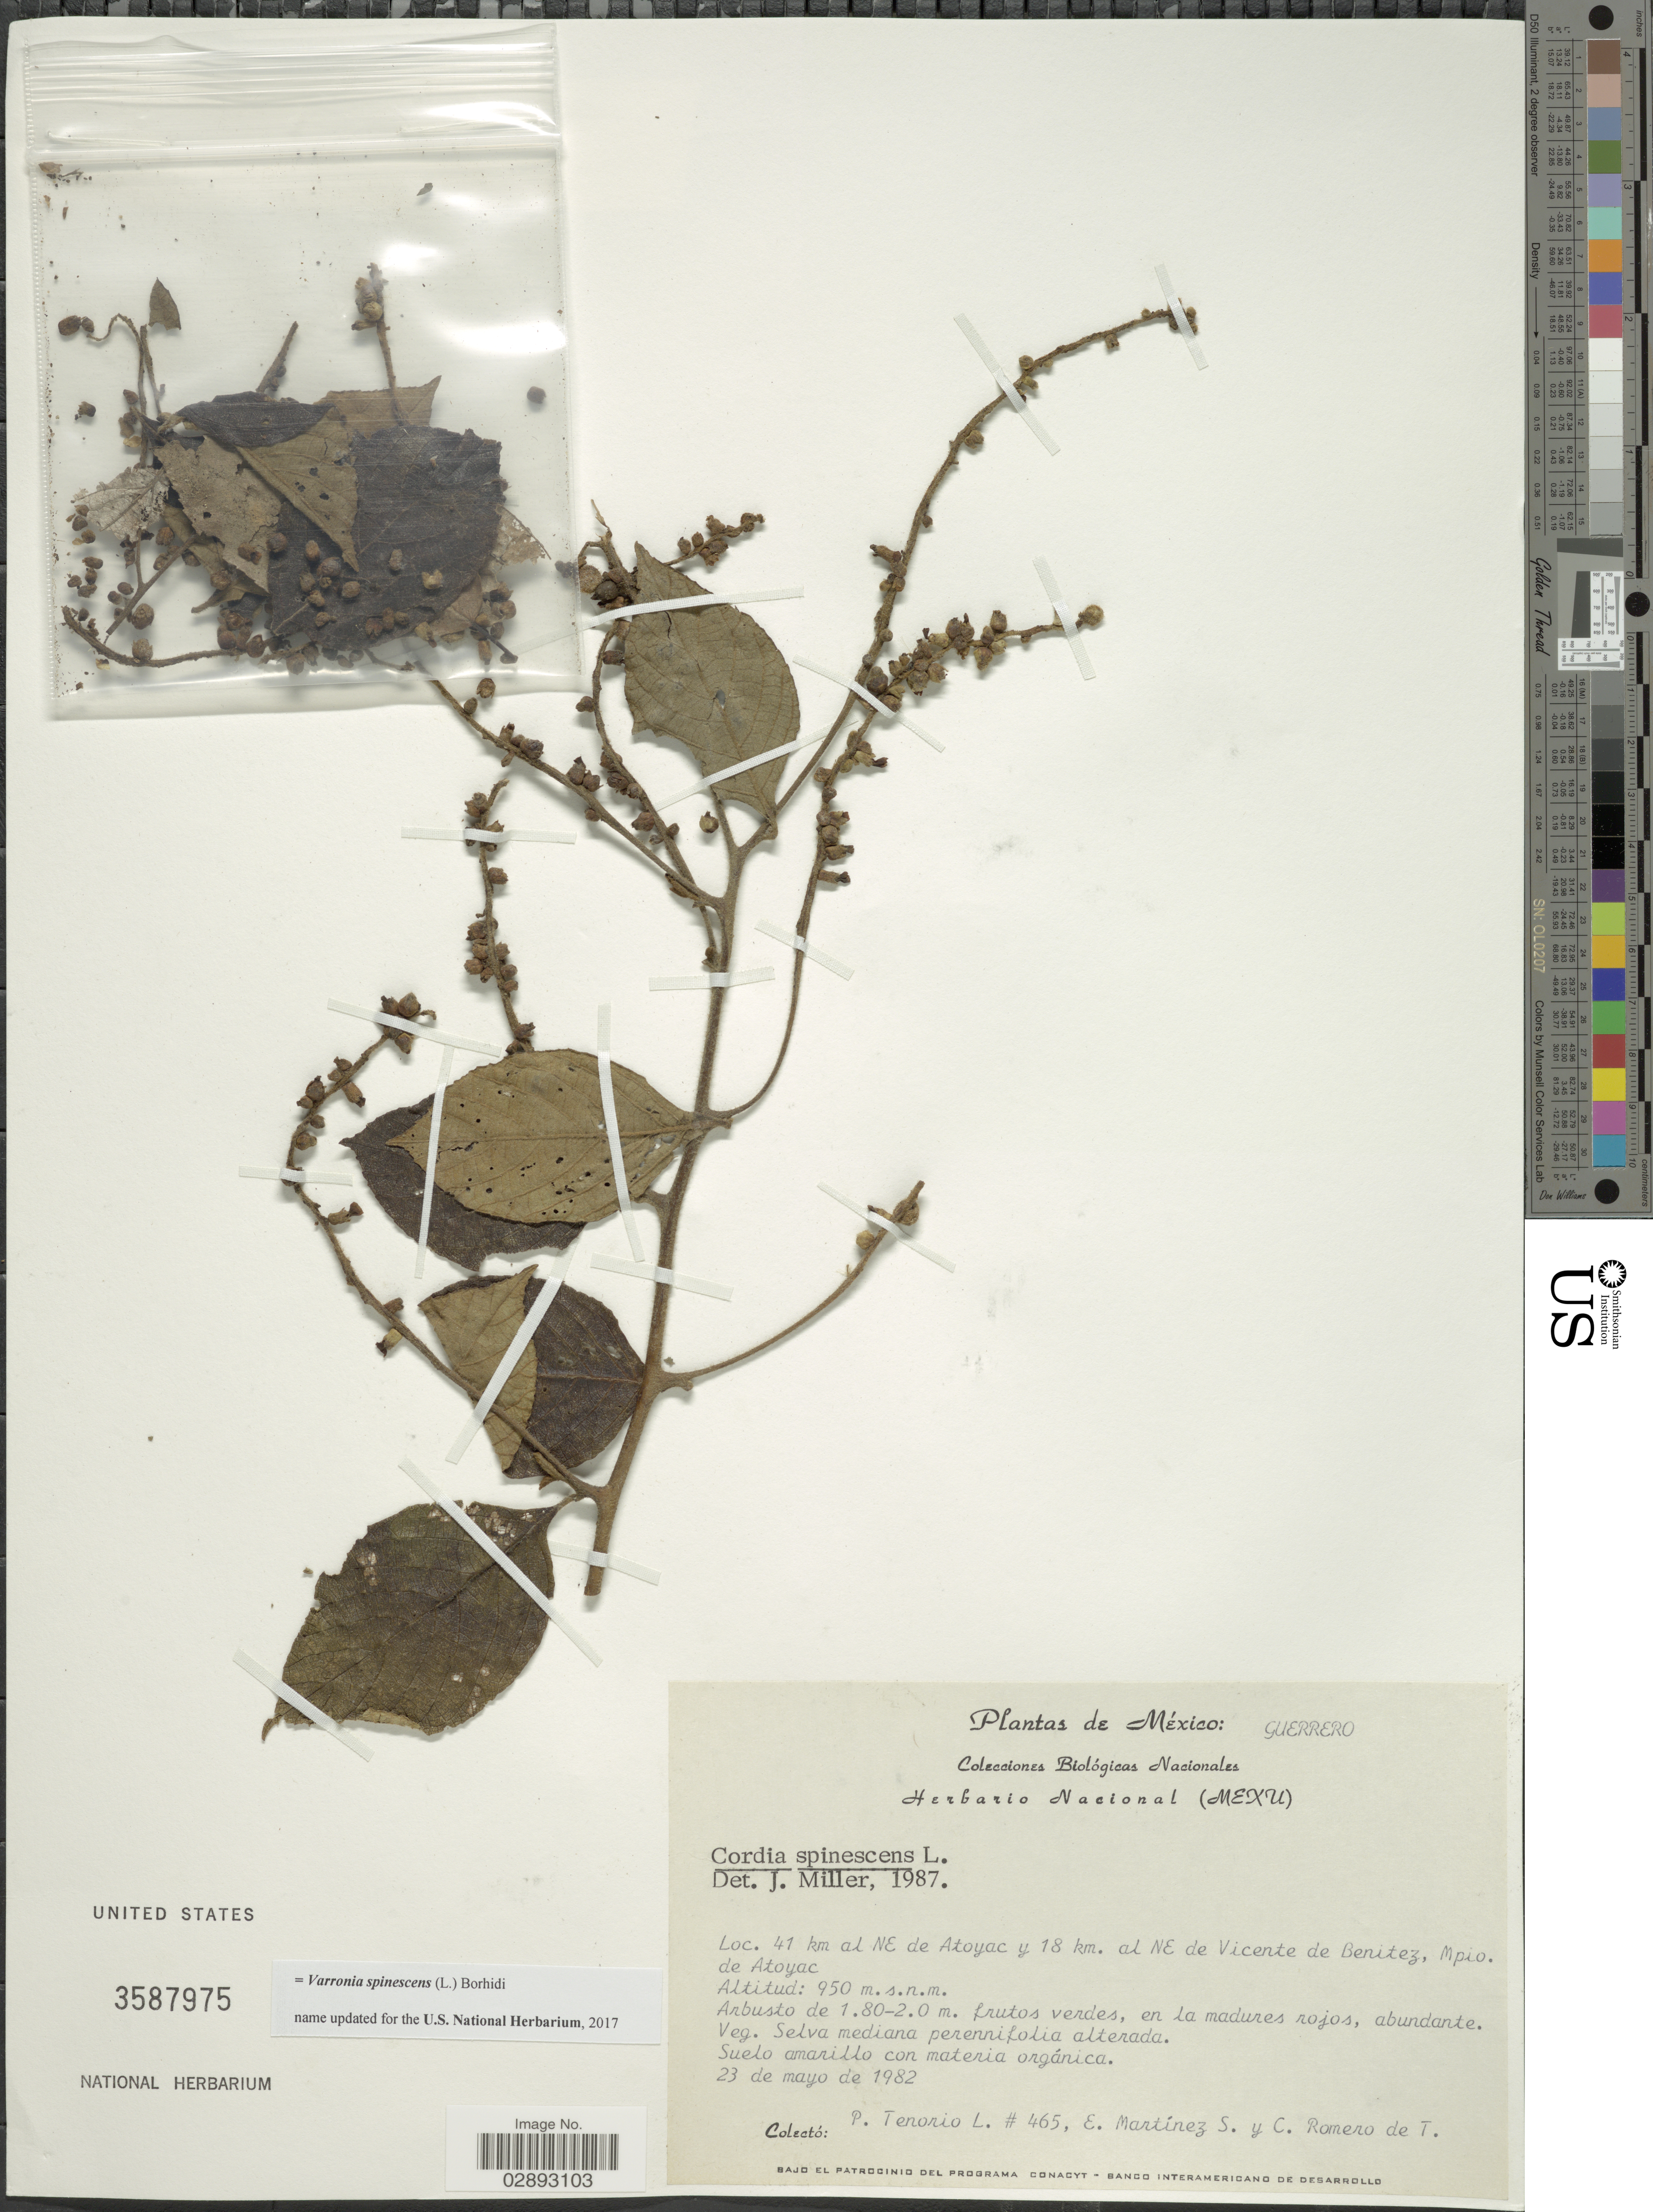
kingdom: Plantae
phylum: Tracheophyta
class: Magnoliopsida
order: Boraginales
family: Cordiaceae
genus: Varronia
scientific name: Varronia spinescens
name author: (L.) Borhidi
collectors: P. Tenorio L., E. M. Martínez S. & C. Romero de T.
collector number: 465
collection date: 1982-05-23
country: Mexico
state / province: Guerrero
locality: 41 km al NE de Atoyac y 18 km. al NE de Vicente de Benitez, Mpio. de Atoyac.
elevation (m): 950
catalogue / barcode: US 3587975